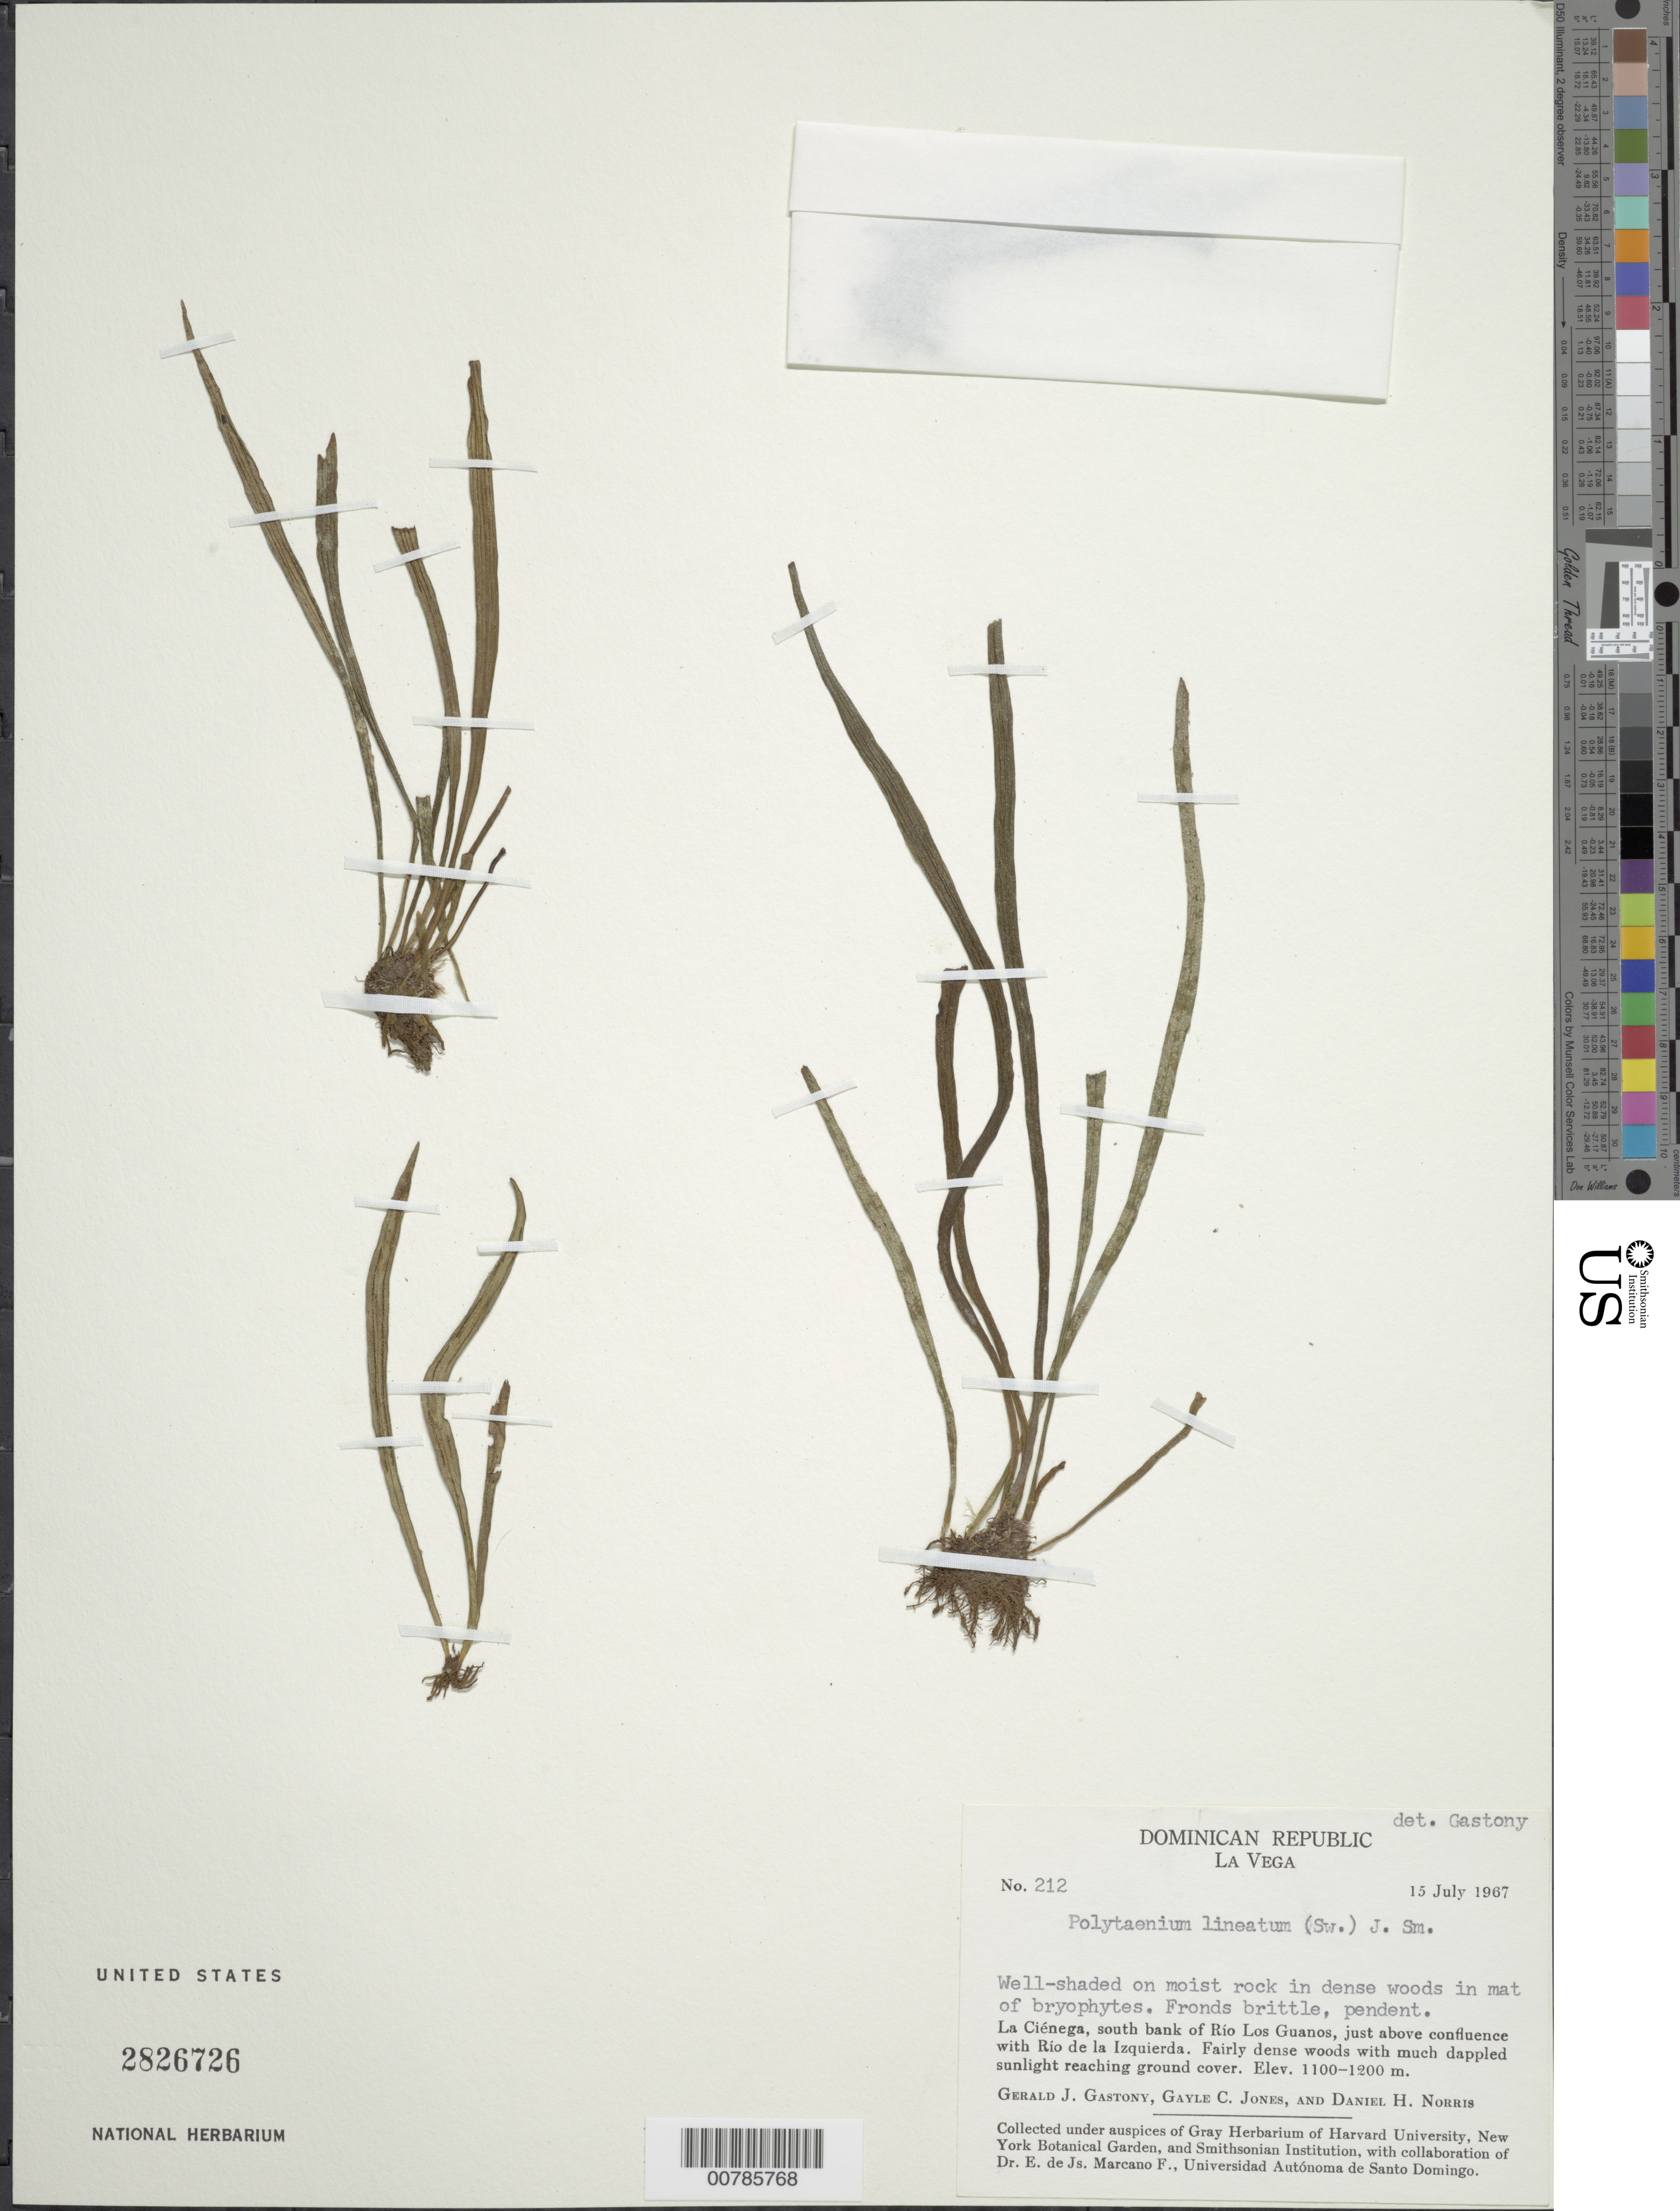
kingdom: Plantae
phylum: Tracheophyta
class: Polypodiopsida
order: Polypodiales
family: Pteridaceae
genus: Polytaenium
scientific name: Polytaenium lineatum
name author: (Sw.) J. Sm.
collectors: G. Gastony, G. C. Jones & D. H. Norris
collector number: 212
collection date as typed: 15 Jul 1967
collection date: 1967-07-15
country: Dominican Republic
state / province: La Vega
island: Hispaniola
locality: La Ciénega, south bank of Río Los Guanos, above confluence with Río de la Izquierda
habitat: Well-shaded on moist rock in dense woods in mat of bryophytes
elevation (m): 1100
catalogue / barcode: US 2826726